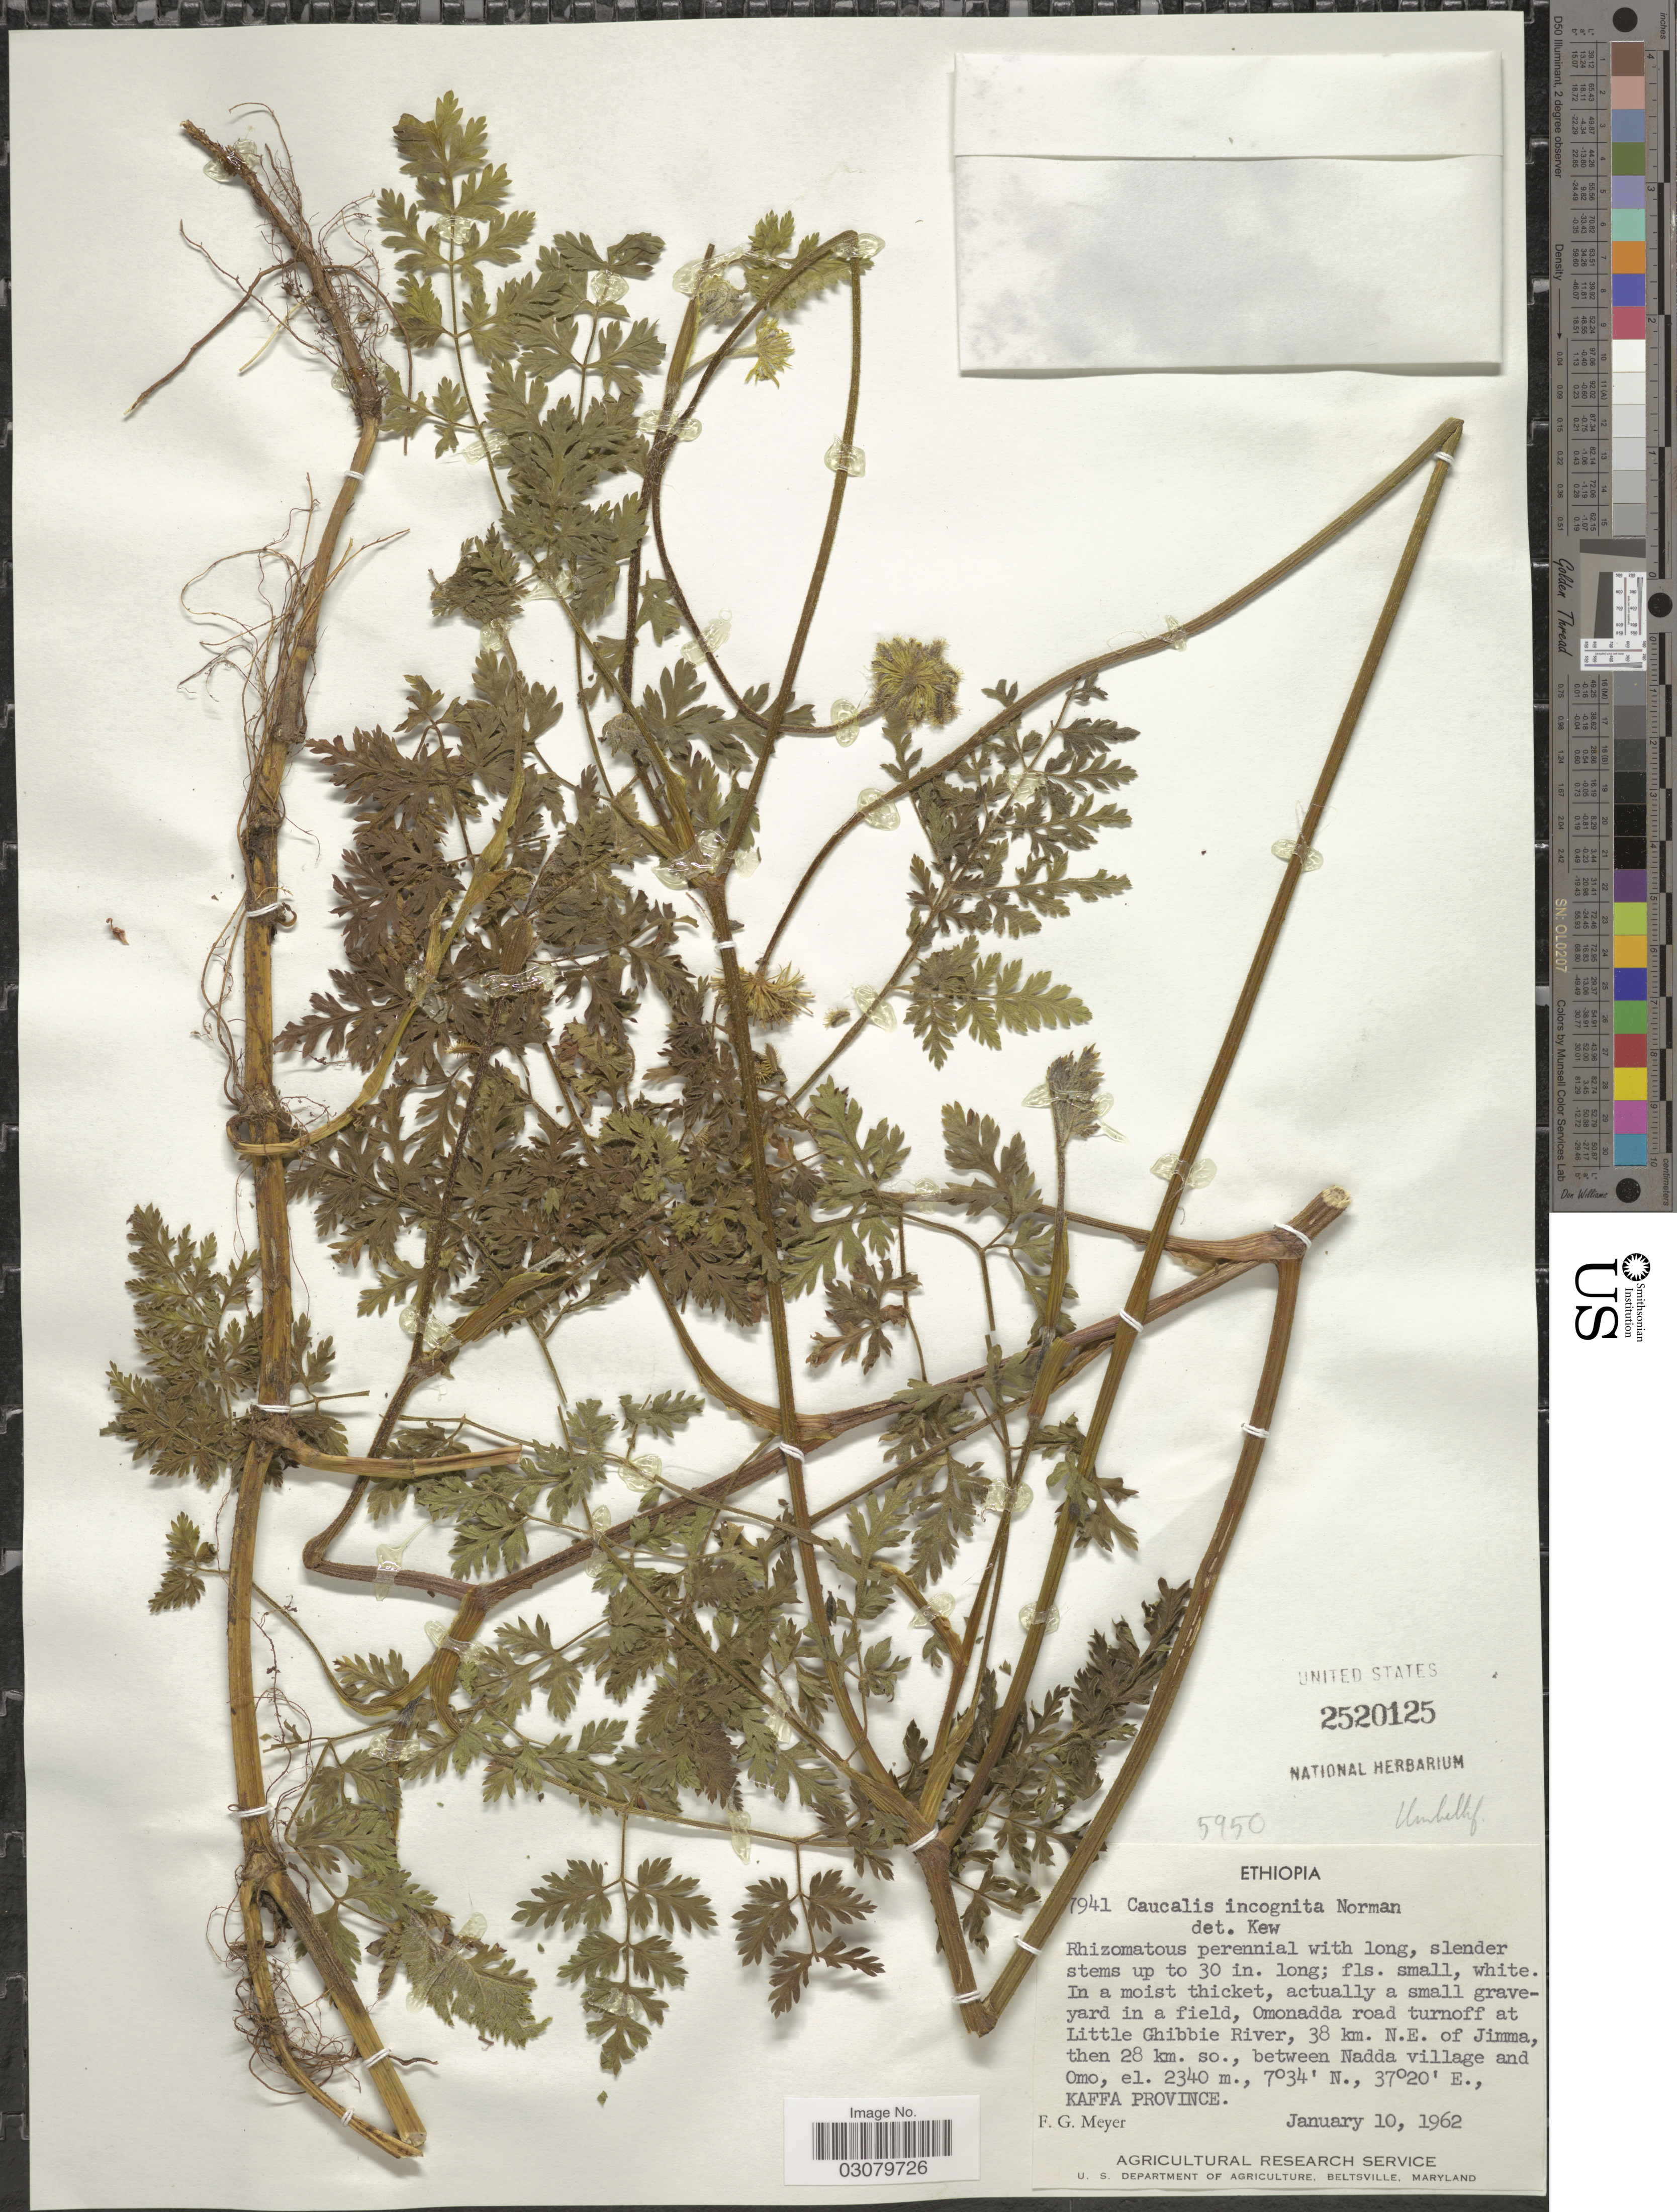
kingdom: Plantae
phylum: Tracheophyta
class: Magnoliopsida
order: Apiales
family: Apiaceae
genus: Caucalis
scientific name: Caucalis incognita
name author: C. Norman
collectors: F. G. Meyer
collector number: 7941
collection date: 1962-01-10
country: Ethiopia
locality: Omonadda road turnoff at Little Ghibbie River, 38 km. N.E. of Jimma, then 28 km. so., between Nadda village and Omo, Kaffa Province.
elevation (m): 2340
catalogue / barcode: US 2520125